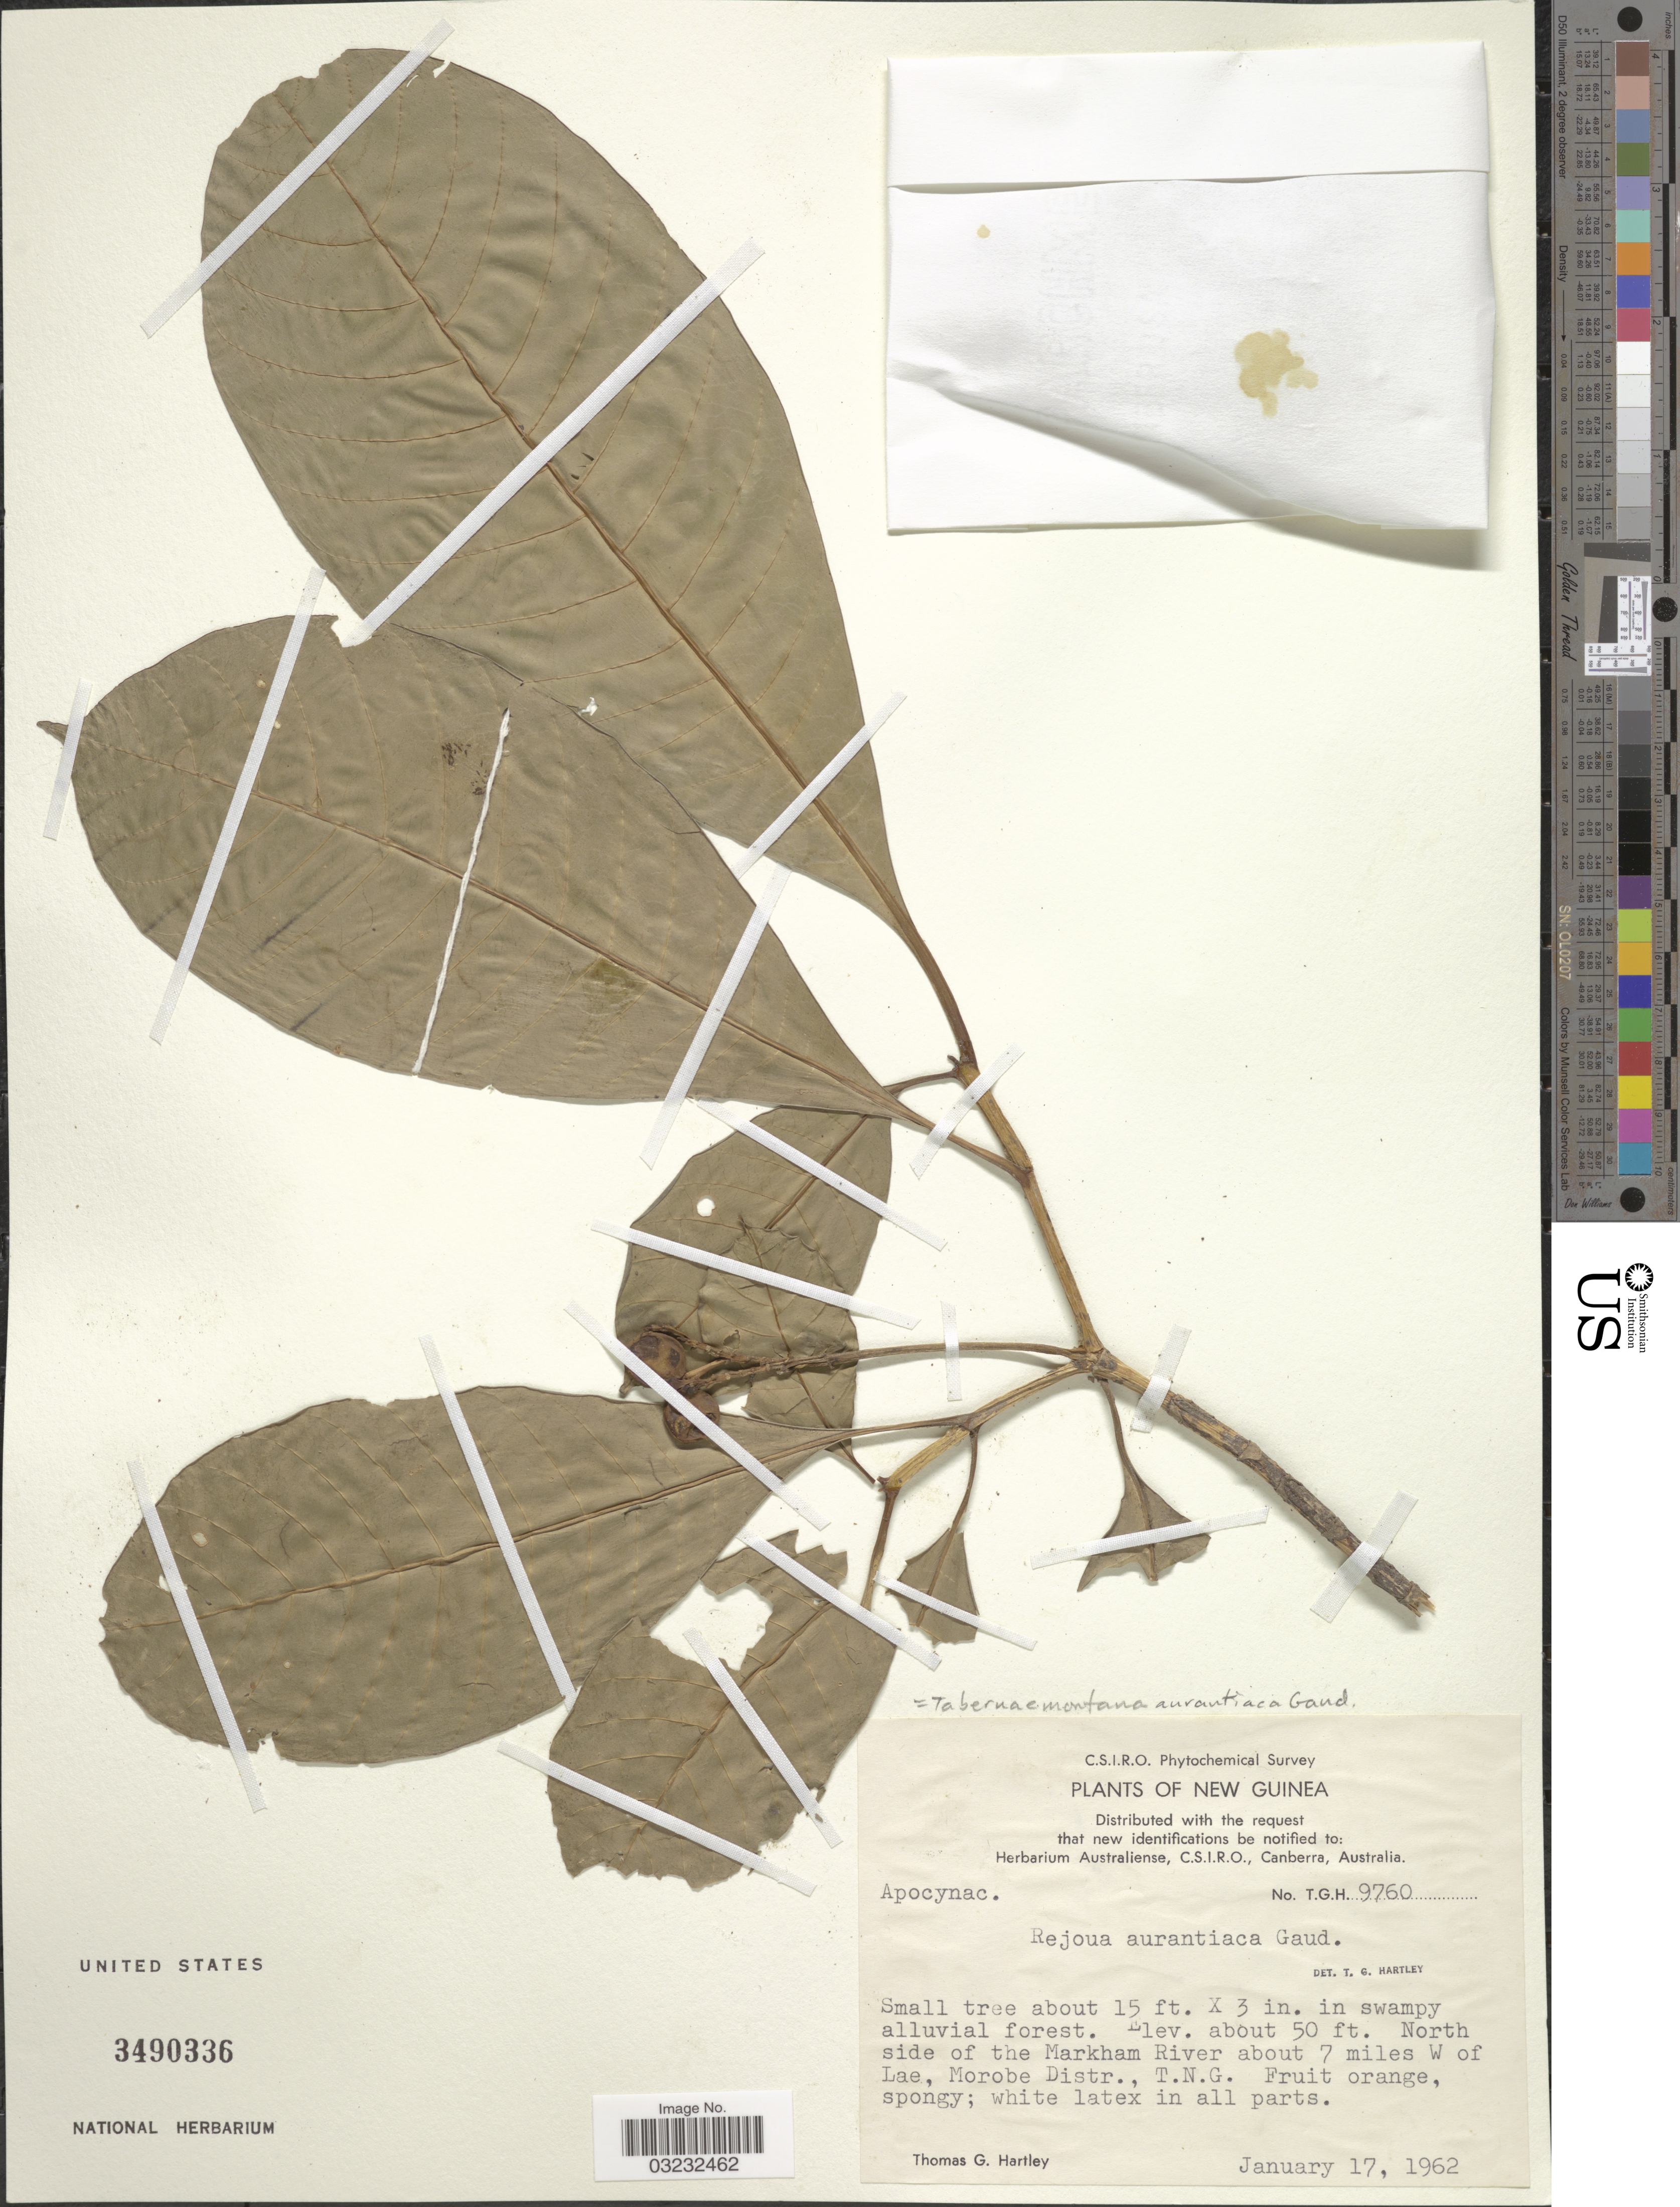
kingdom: Plantae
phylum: Tracheophyta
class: Magnoliopsida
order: Gentianales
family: Apocynaceae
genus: Tabernaemontana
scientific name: Tabernaemontana aurantiaca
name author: Gaudich.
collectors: T. G. Hartley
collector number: TGH9760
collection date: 1962-01-17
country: Papua New Guinea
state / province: Morobe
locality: New Guinea, North side of the Markham River about 7 miles W of Lae, Morobe Distr., T.N.G.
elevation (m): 15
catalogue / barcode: US 3490336